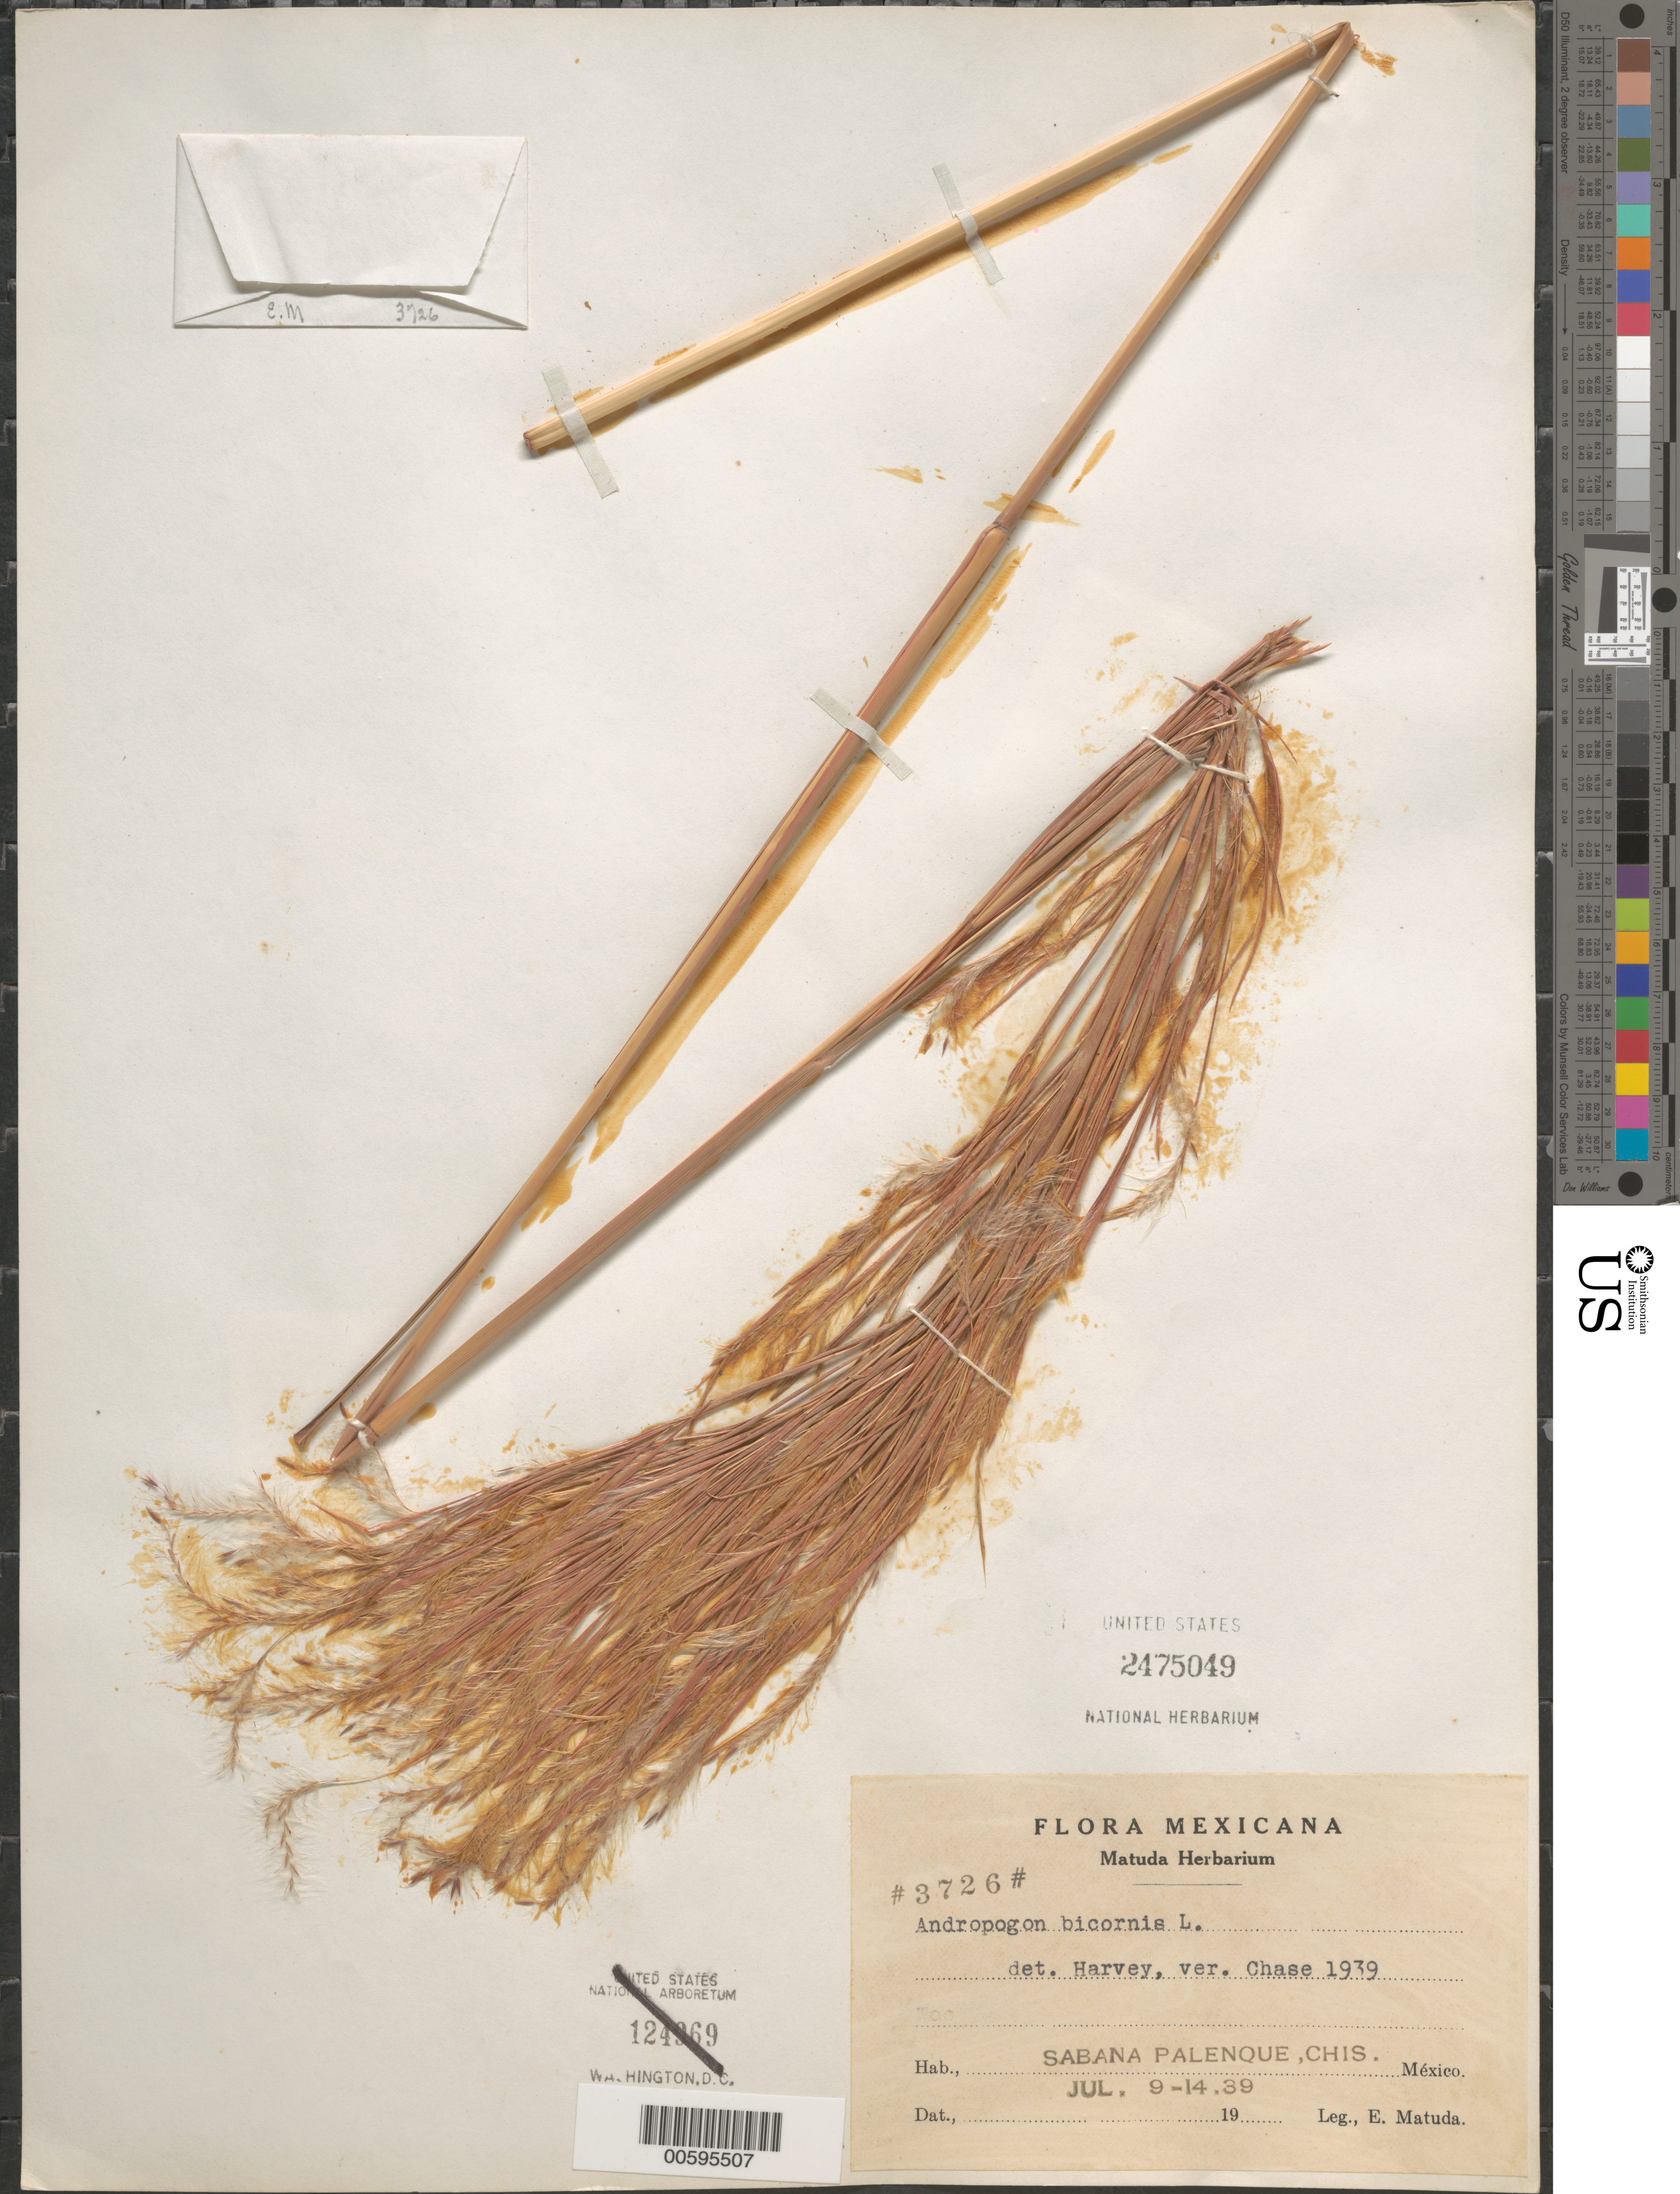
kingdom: Plantae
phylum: Tracheophyta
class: Liliopsida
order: Poales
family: Poaceae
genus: Andropogon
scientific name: Andropogon bicornis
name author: L.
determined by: Harvey, Ver Chase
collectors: E. Matuda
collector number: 3726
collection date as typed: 9 Jul 1939 to 14 Jul 1939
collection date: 1939-07-09/1939-07-14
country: Mexico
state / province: Chiapas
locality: Sabana Palenque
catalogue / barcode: US 2475049